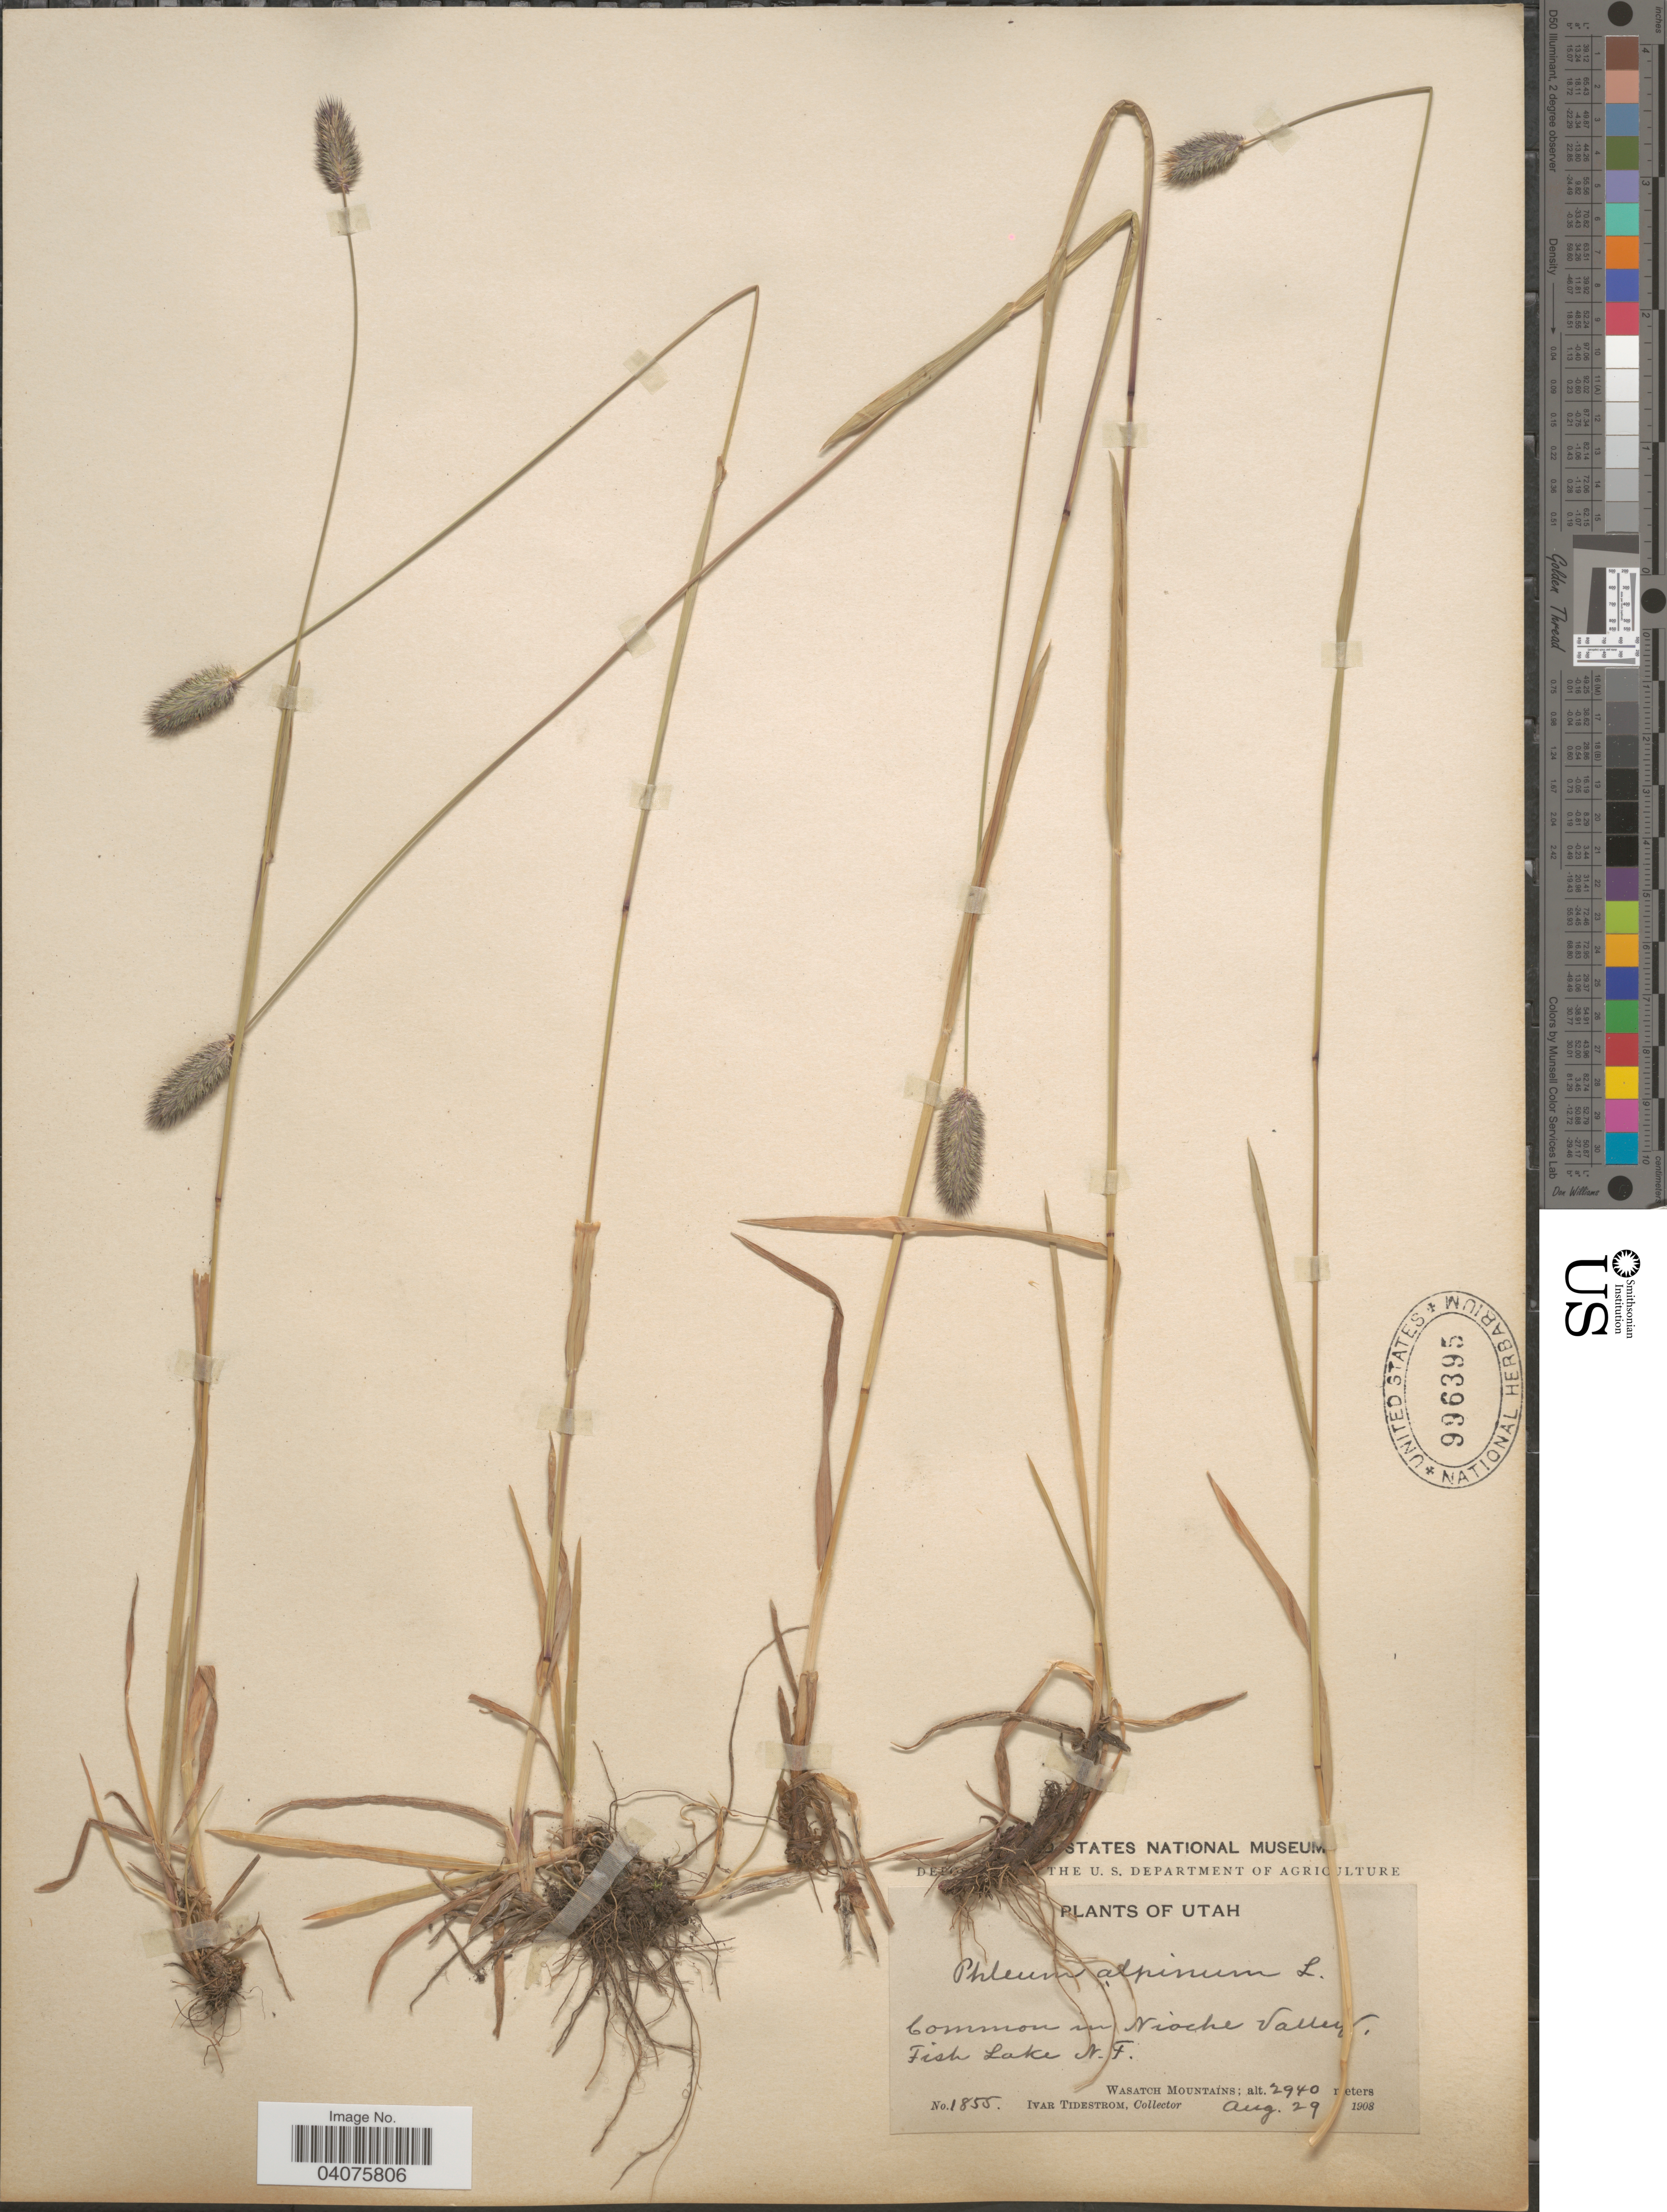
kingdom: Plantae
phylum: Tracheophyta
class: Liliopsida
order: Poales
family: Poaceae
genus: Phleum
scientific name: Phleum alpinum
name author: L.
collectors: I. F. Tidestrom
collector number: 1855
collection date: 1908-08-29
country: United States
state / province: Utah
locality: In Nioche Valley, Fish Lake N. F. Wasatch Mountains.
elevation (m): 2940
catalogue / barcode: US 996395